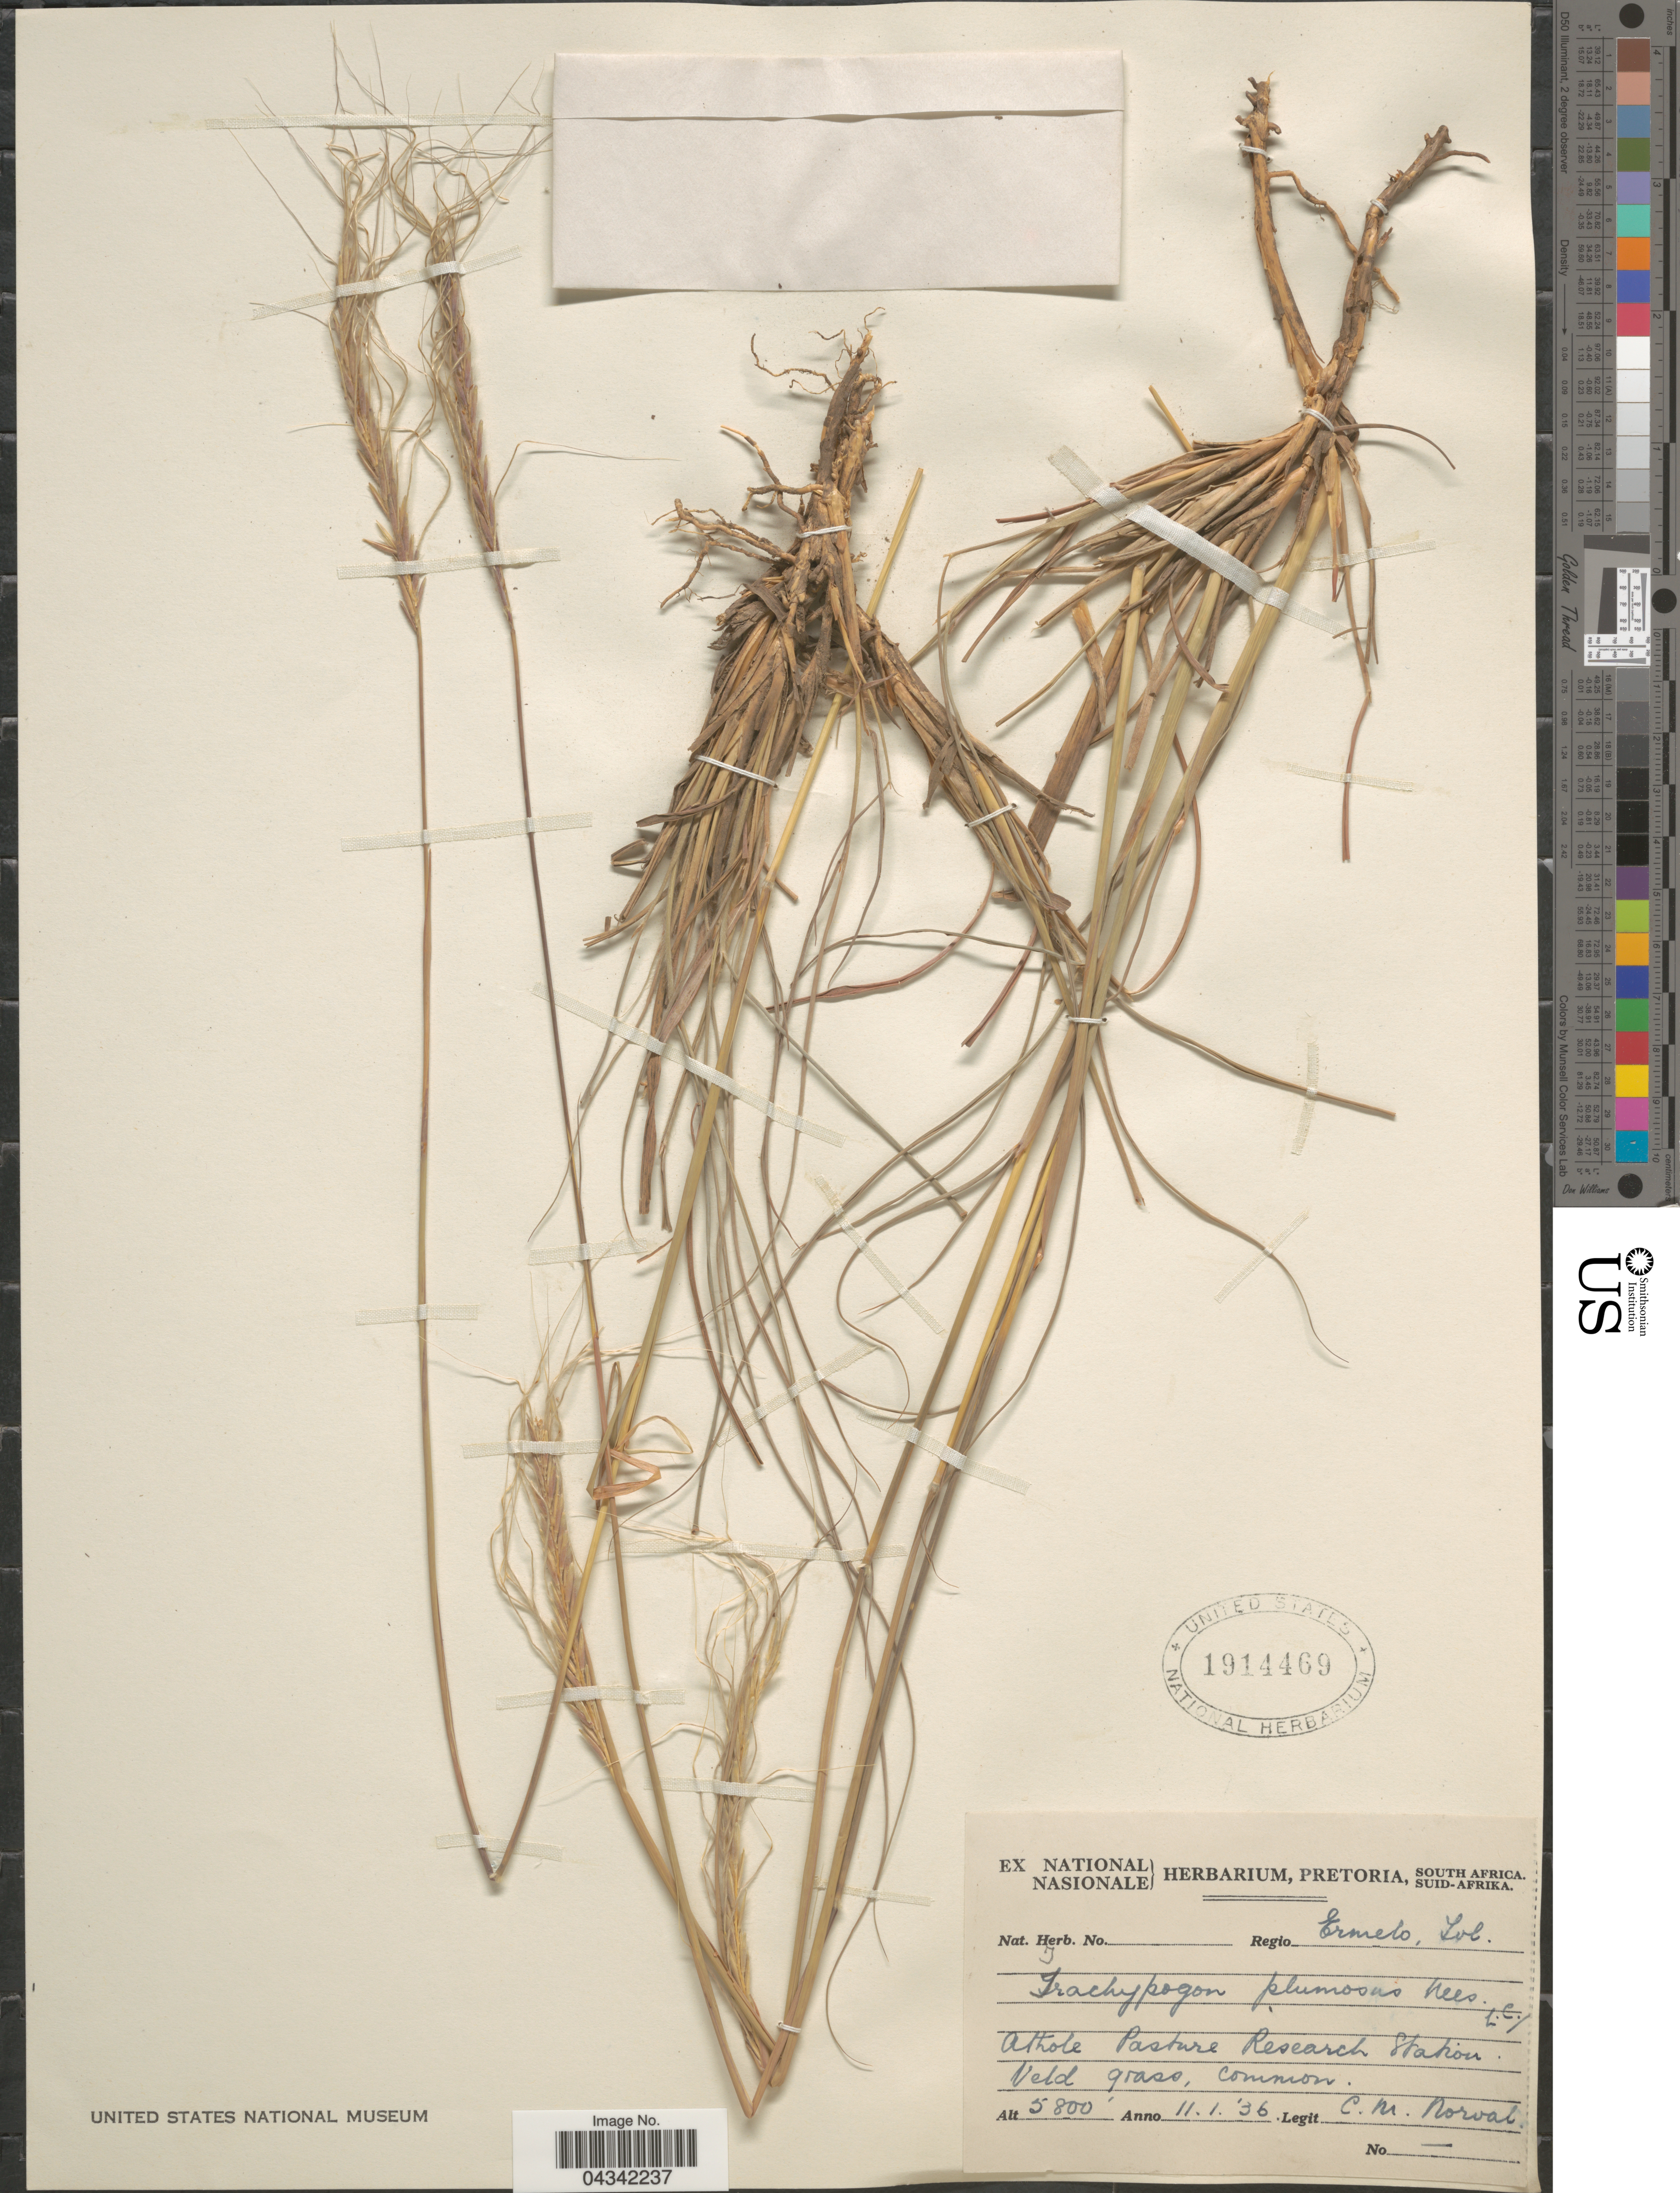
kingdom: Plantae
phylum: Tracheophyta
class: Liliopsida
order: Poales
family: Poaceae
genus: Trachypogon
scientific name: Trachypogon spicatus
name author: (L. f.) Kuntze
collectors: C. Norval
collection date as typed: Transcribed d/m/y: 11/1/36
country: South Africa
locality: Regio Ermelo, Tvl. Athole Pasture Research Station.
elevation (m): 1768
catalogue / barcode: US 1914469